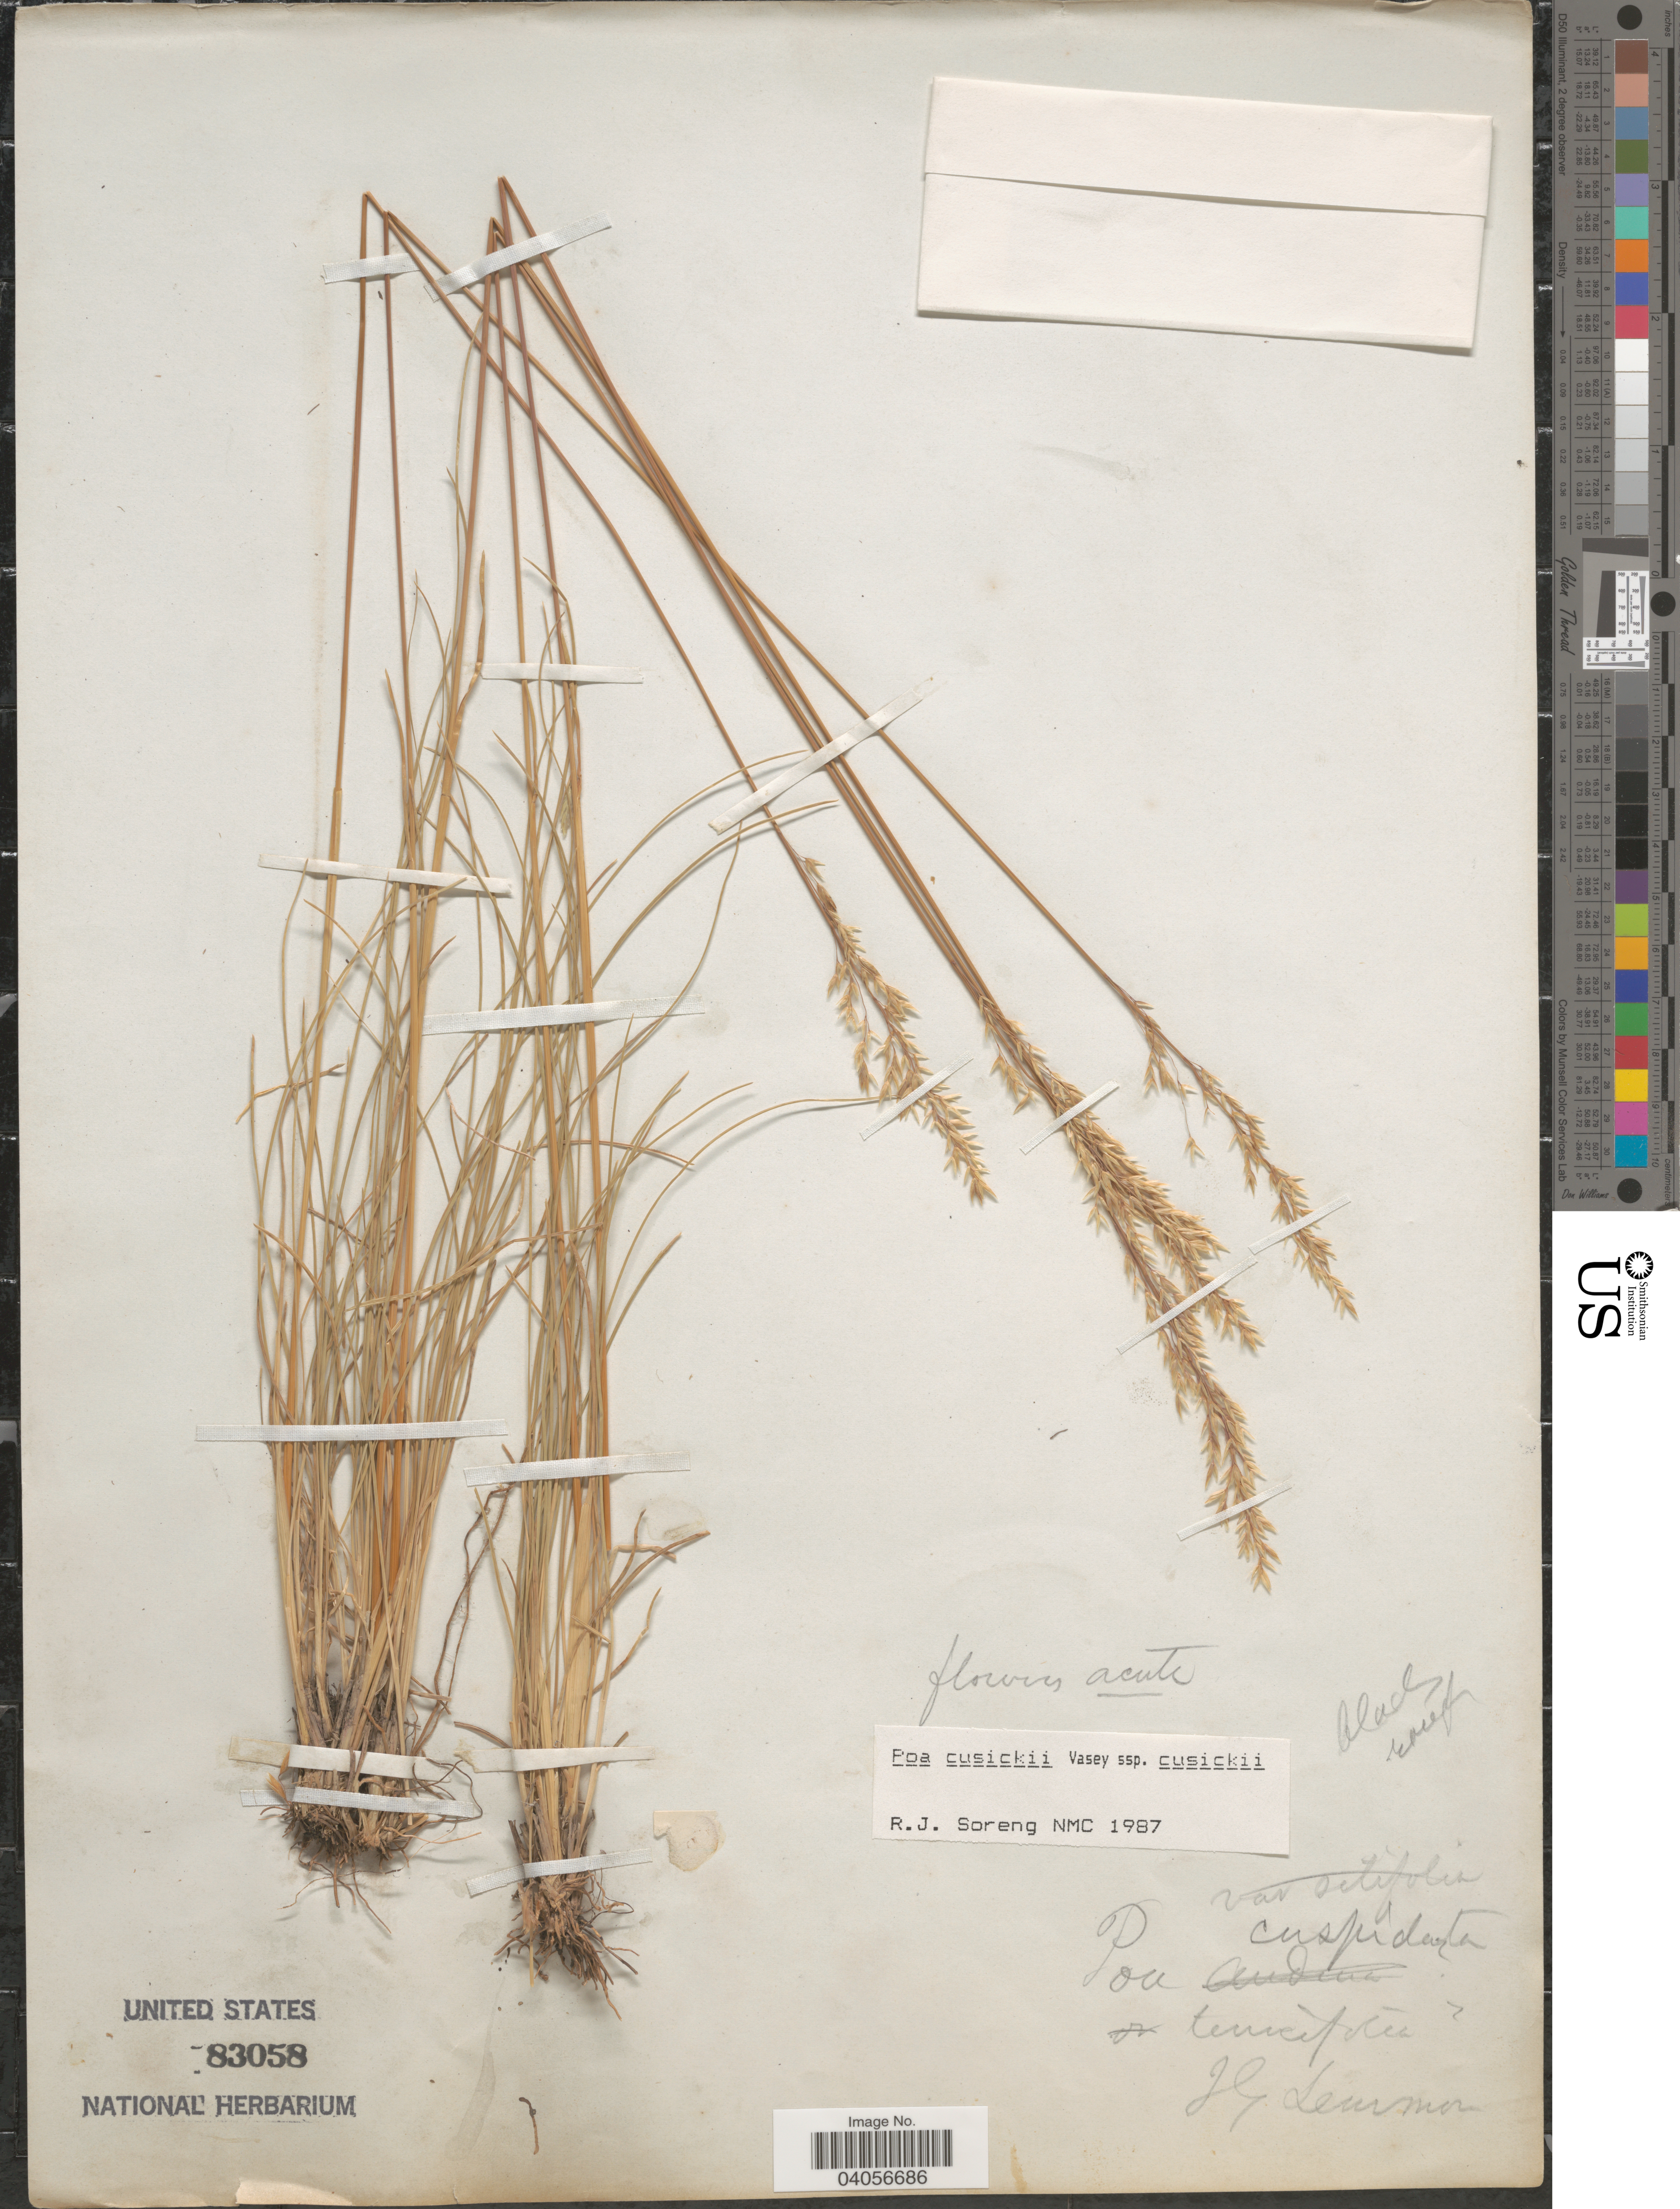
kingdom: Plantae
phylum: Tracheophyta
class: Liliopsida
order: Poales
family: Poaceae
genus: Poa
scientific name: Poa cusickii subsp. cusickii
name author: Vasey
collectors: J. Lemmon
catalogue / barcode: US 83058